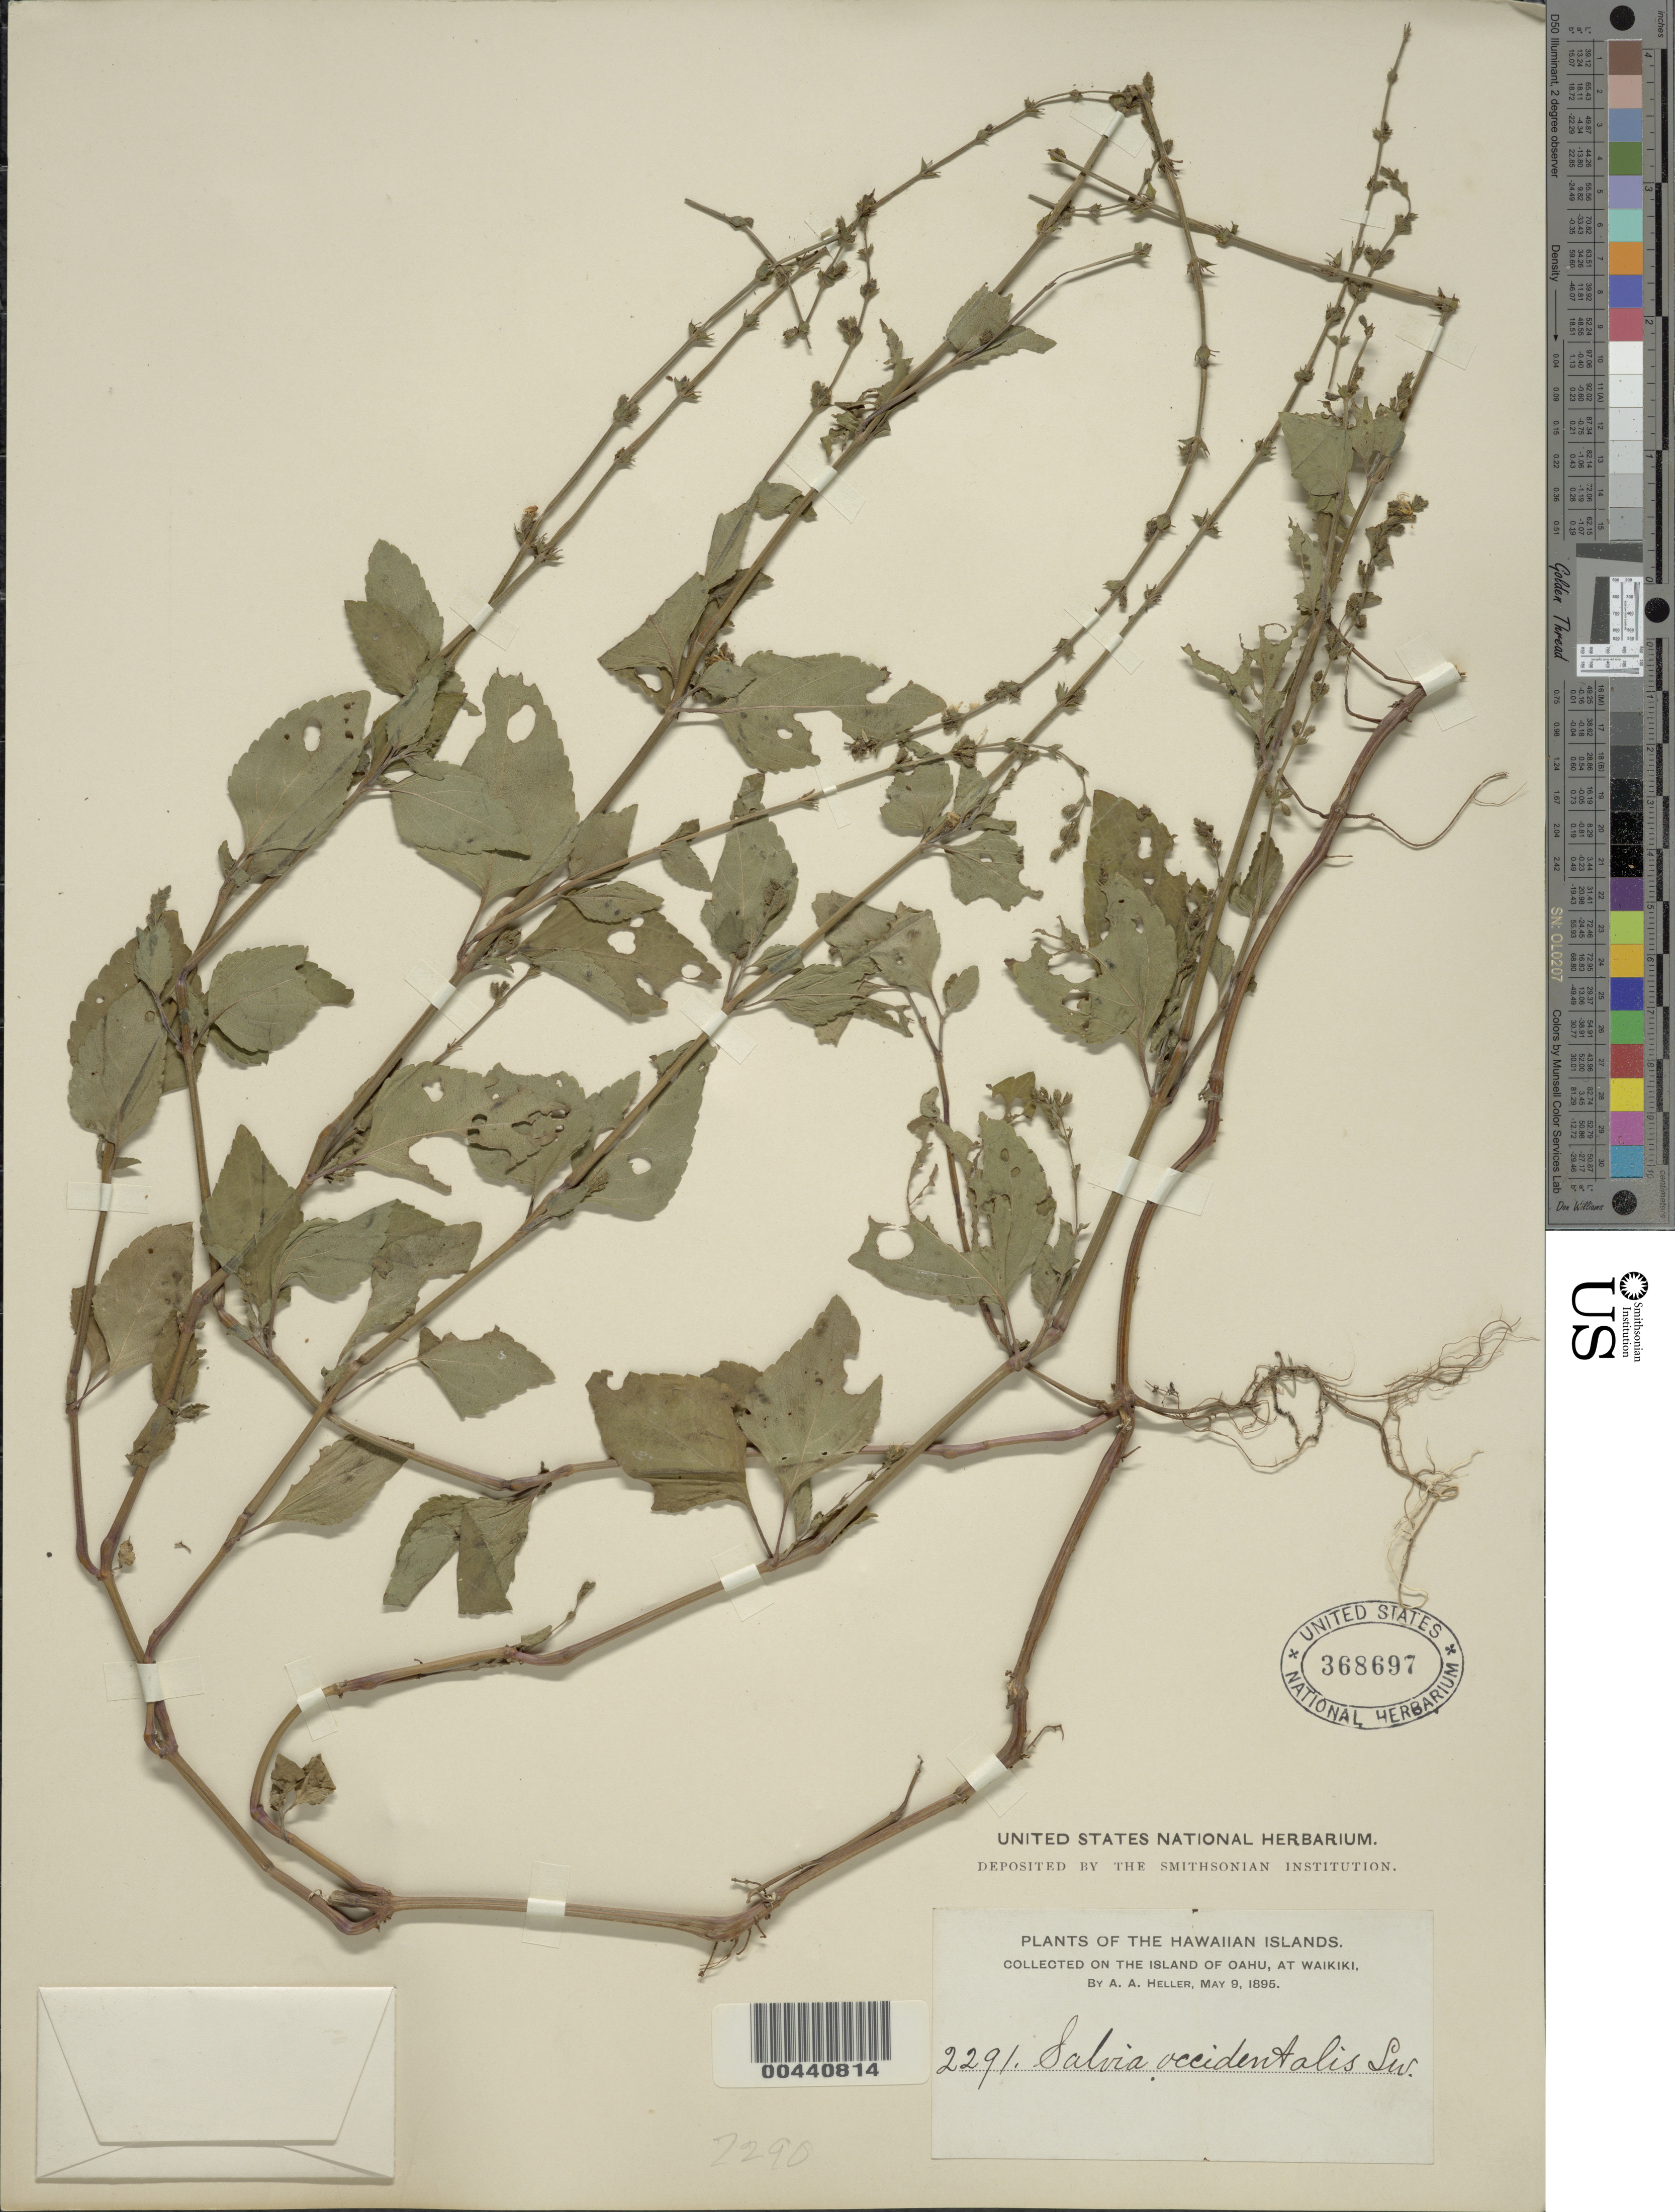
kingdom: Plantae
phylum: Tracheophyta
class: Magnoliopsida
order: Lamiales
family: Lamiaceae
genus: Salvia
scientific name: Salvia occidentalis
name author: Sw.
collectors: A. A. Heller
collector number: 2291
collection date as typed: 9 May 1895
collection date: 1895-05-09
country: United States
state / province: Hawaii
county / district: Honolulu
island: Oahu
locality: Waikiki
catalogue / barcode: US 368697